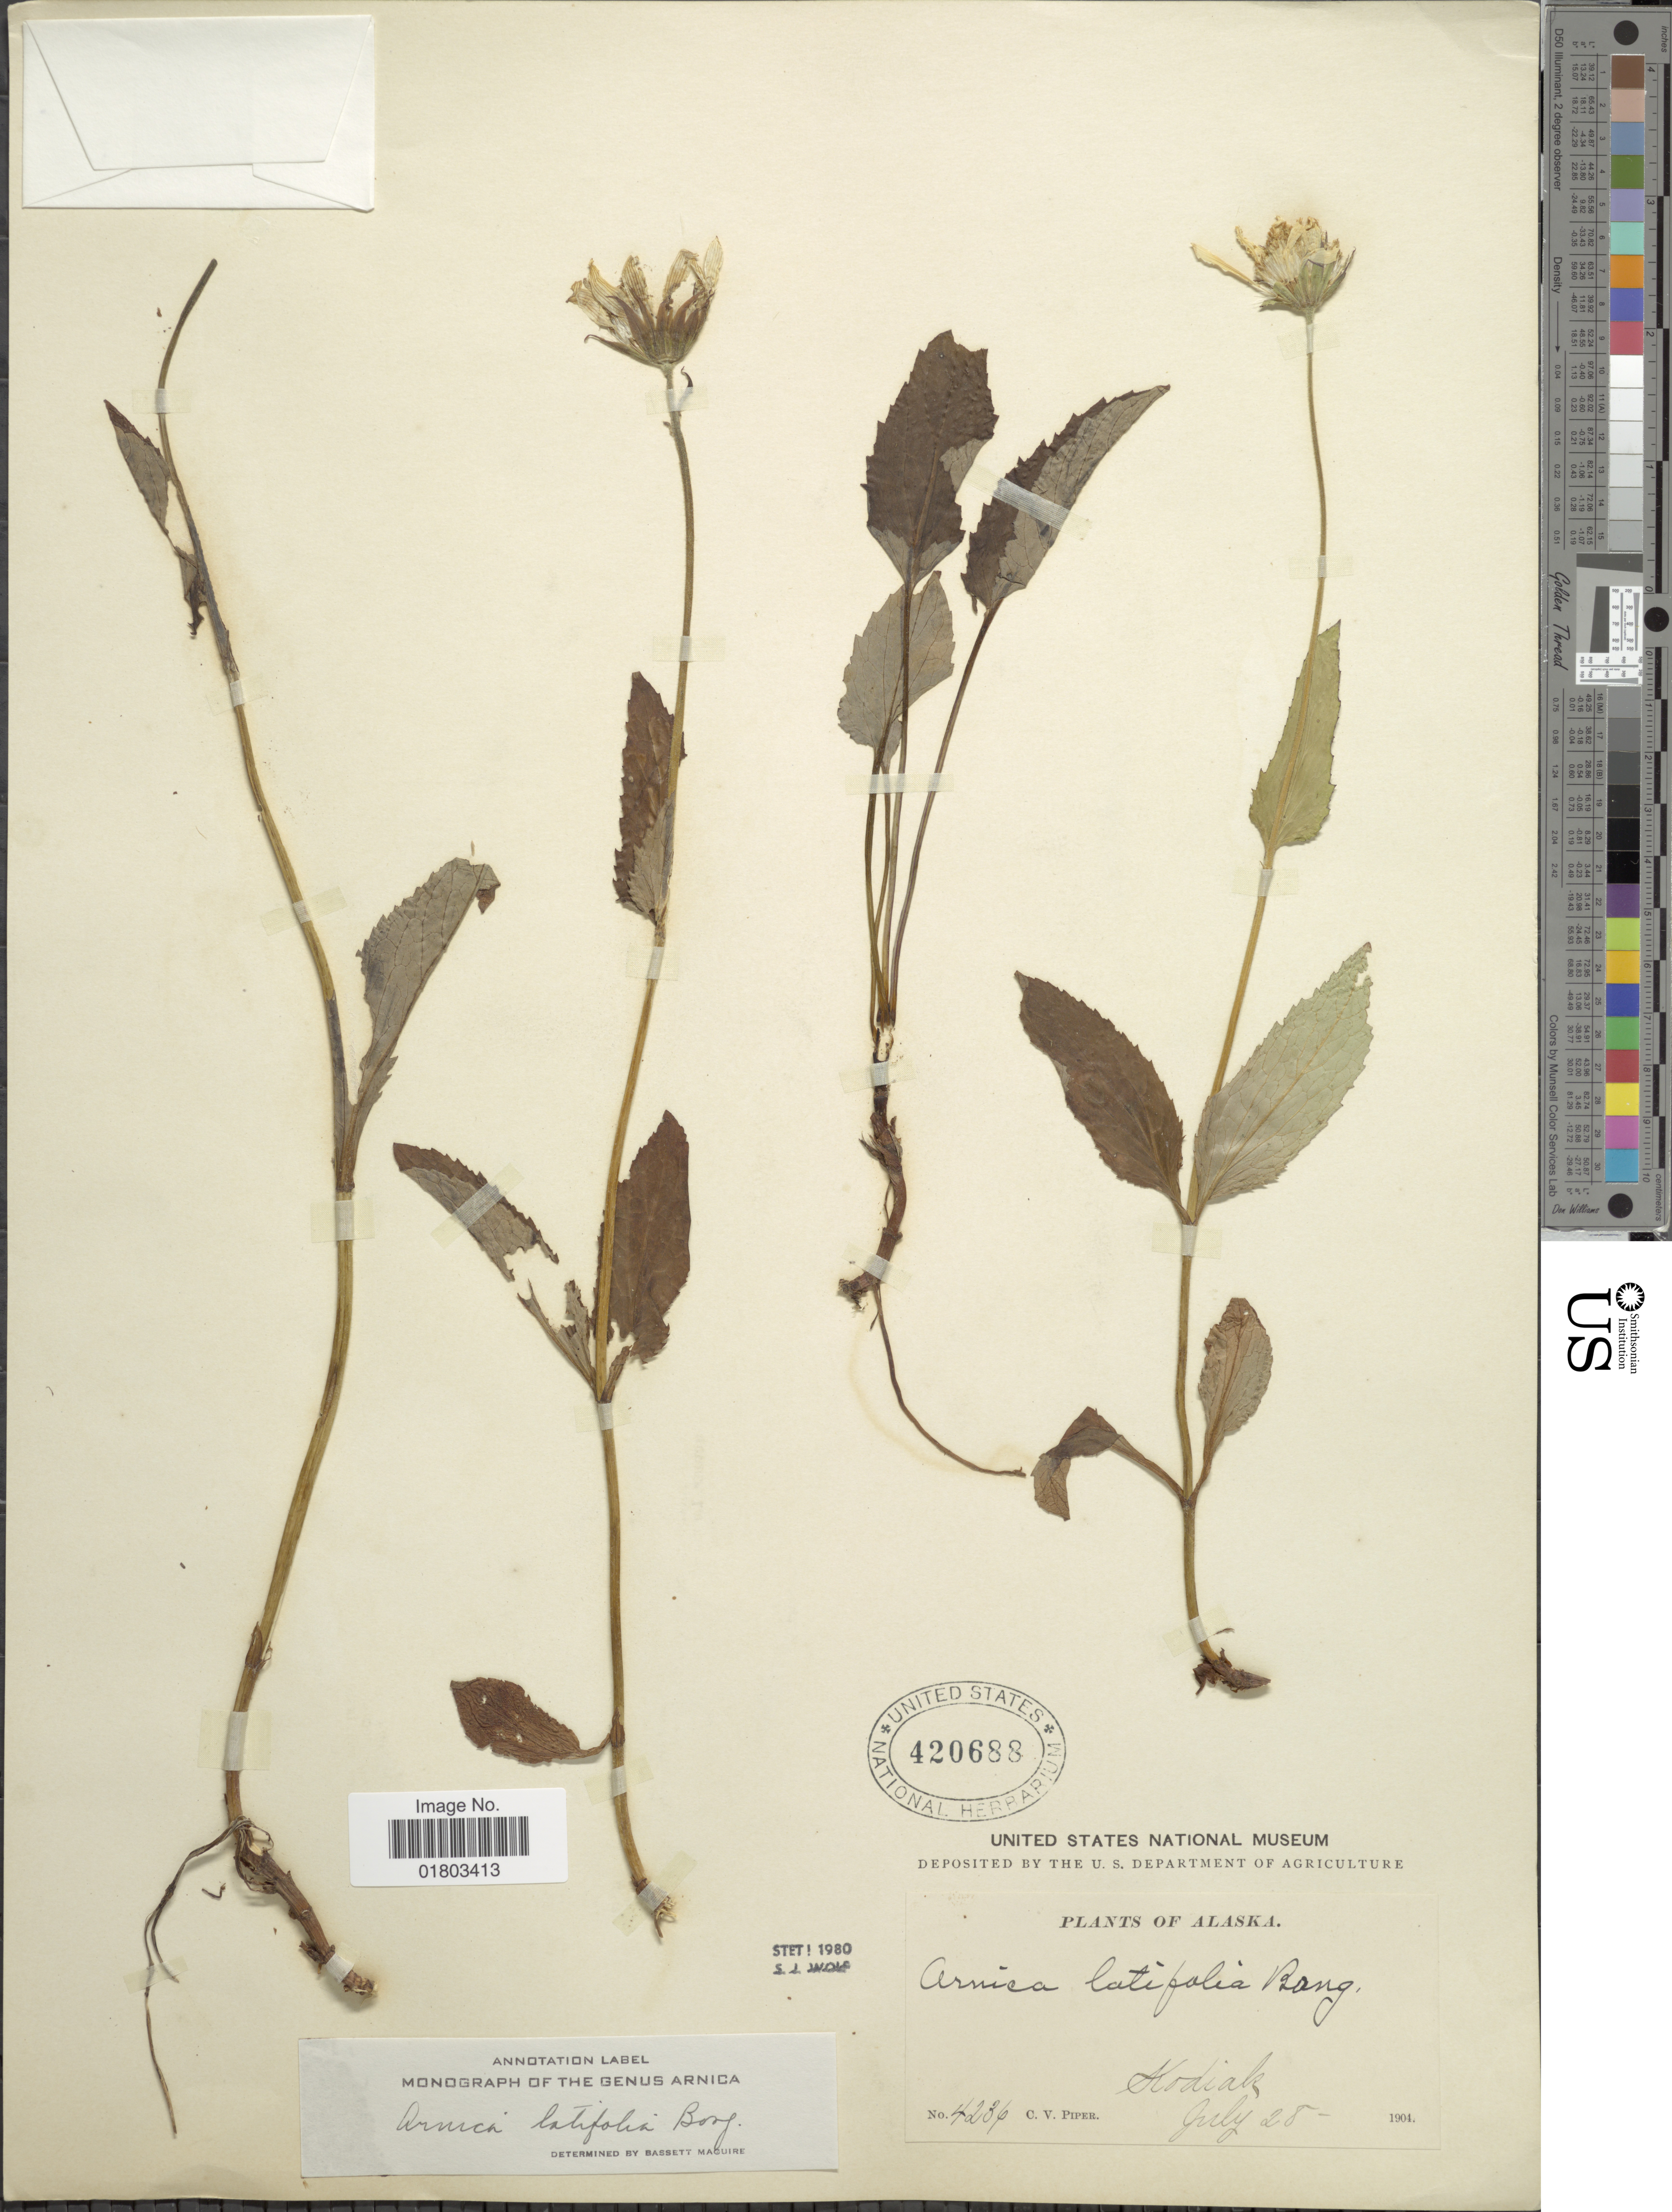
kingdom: Plantae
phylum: Tracheophyta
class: Magnoliopsida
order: Asterales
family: Asteraceae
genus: Arnica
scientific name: Arnica latifolia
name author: Bong.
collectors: C. V. Piper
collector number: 4236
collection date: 1904-07-28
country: United States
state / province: Alaska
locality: Kodiak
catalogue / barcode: US 420688